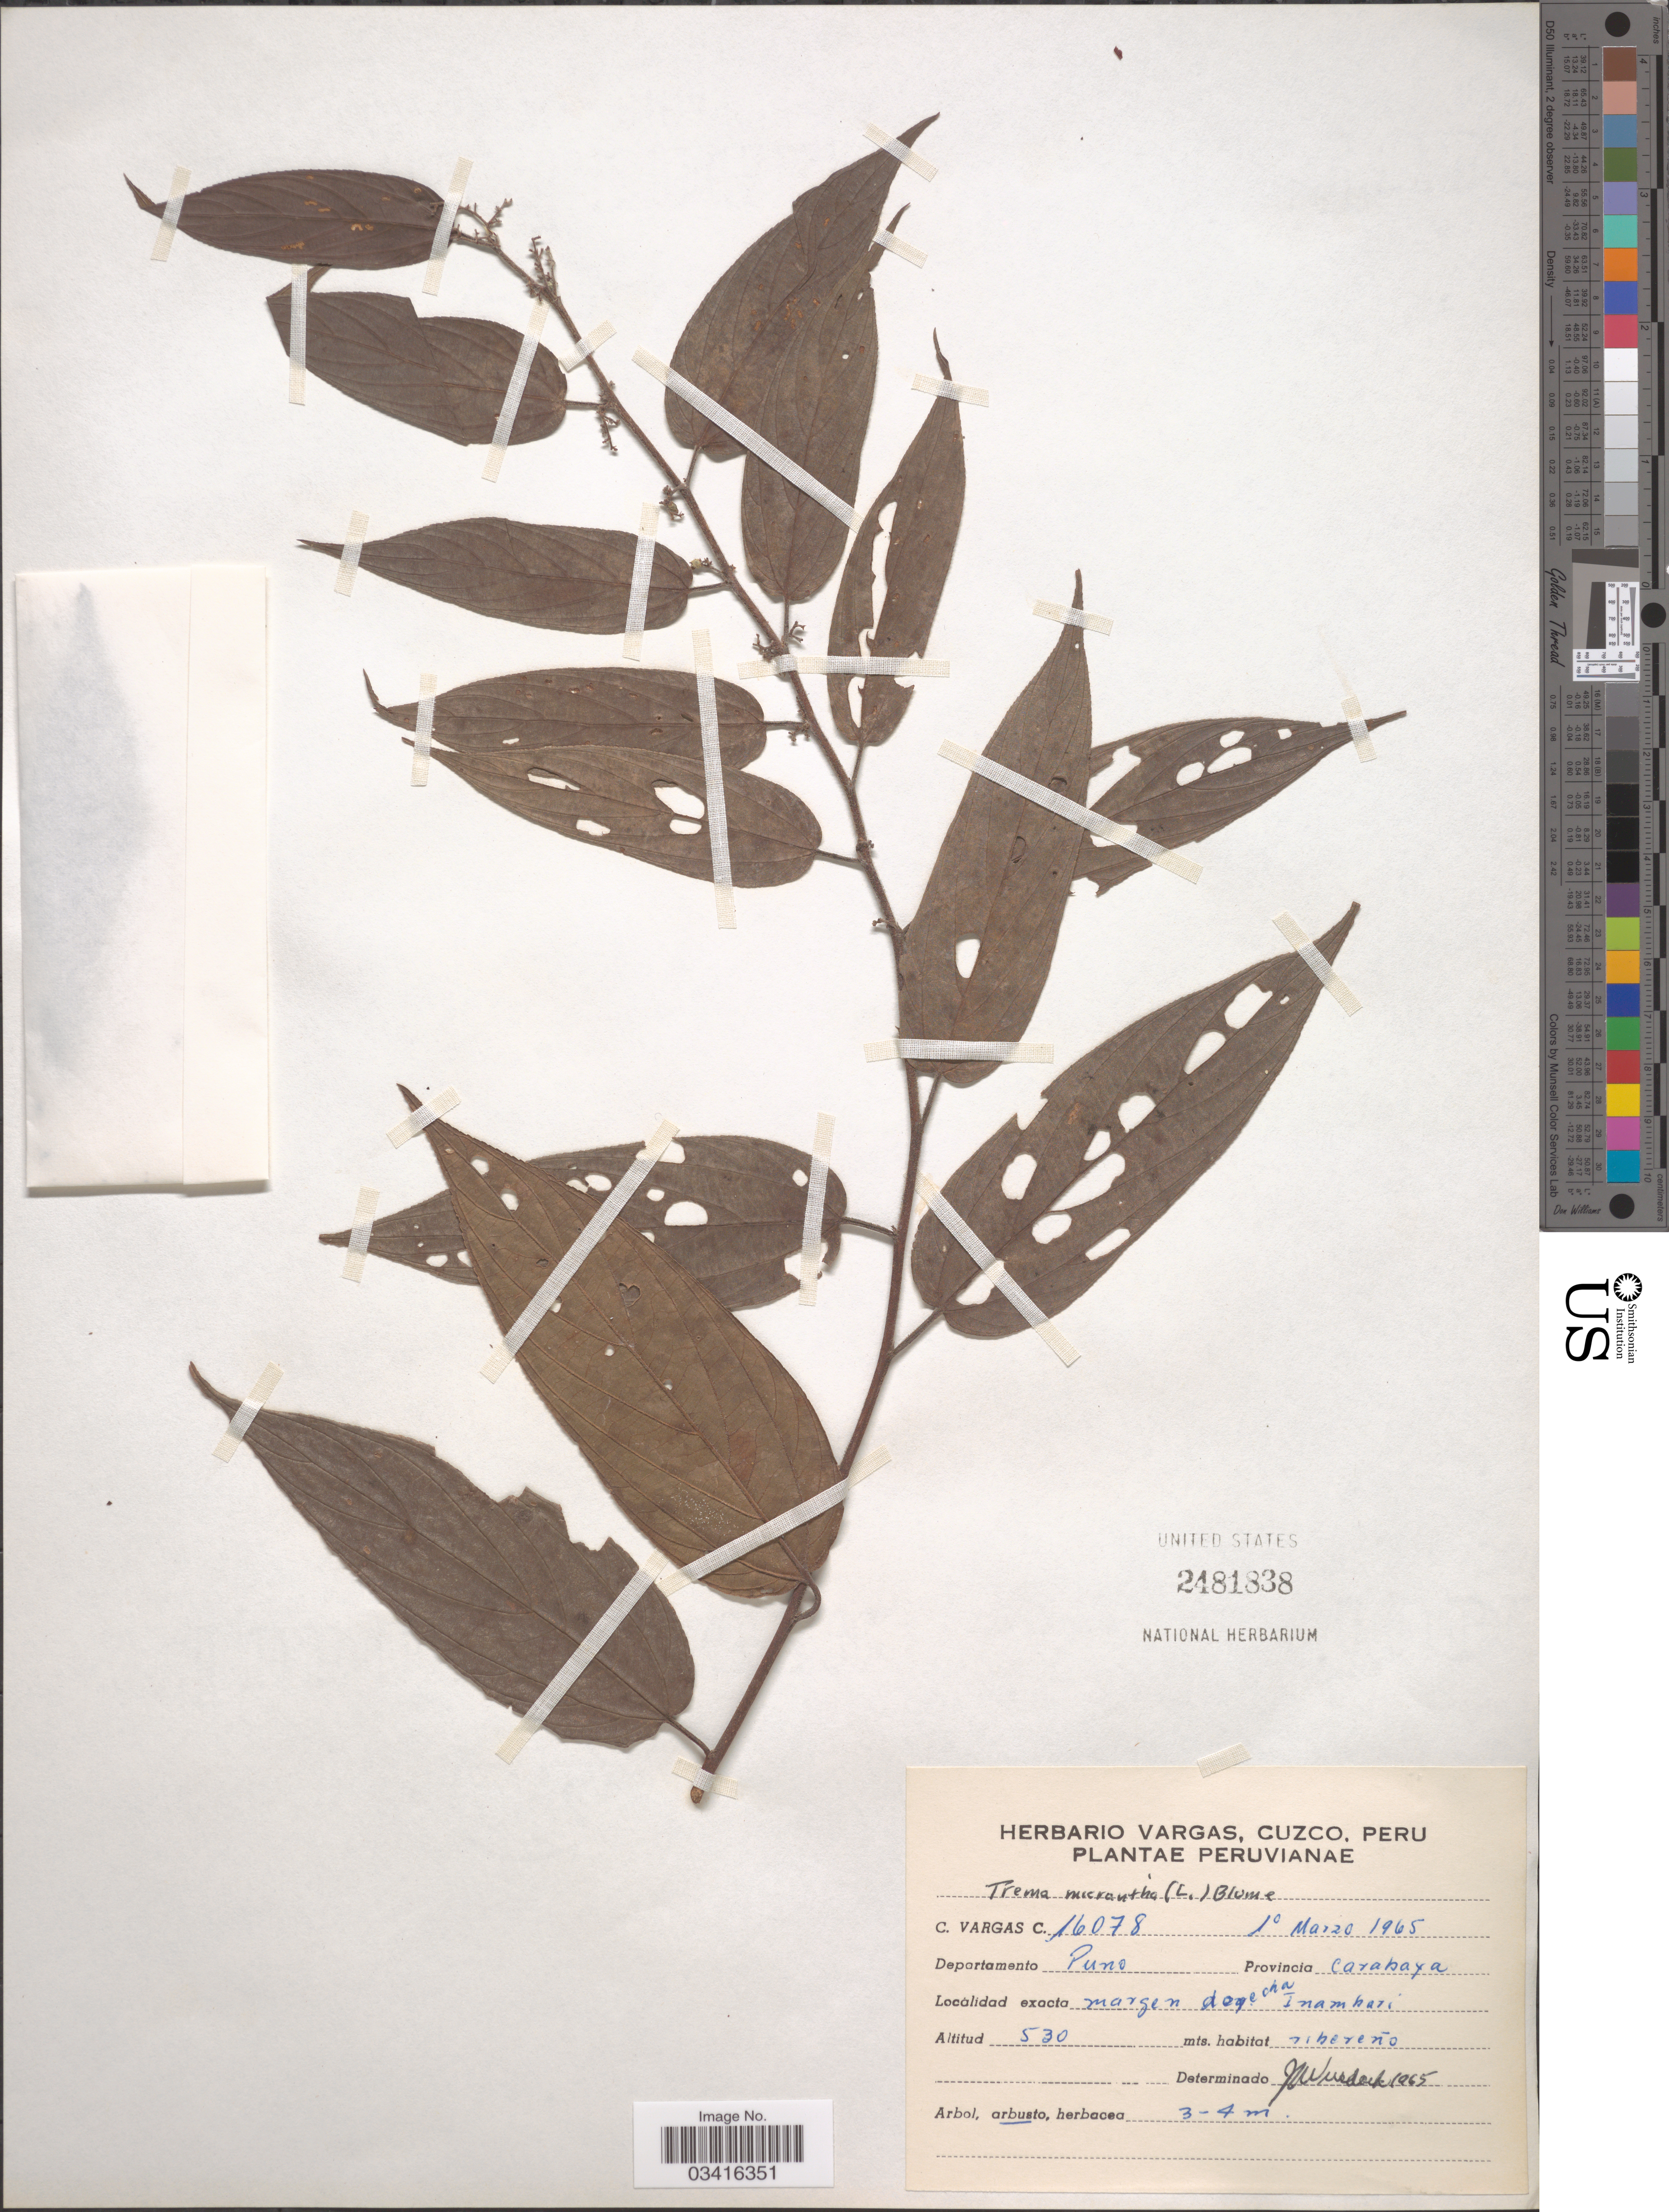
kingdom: Plantae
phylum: Tracheophyta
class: Magnoliopsida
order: Rosales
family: Cannabaceae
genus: Trema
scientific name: Trema micranthum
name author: (L.) Blume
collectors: C. Vargas Calderón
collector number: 16078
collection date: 1965-03-01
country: Peru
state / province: Puno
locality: Departamento Puno. Provincia Carabaya. Margen derecha Inambari.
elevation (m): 530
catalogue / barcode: US 2481838